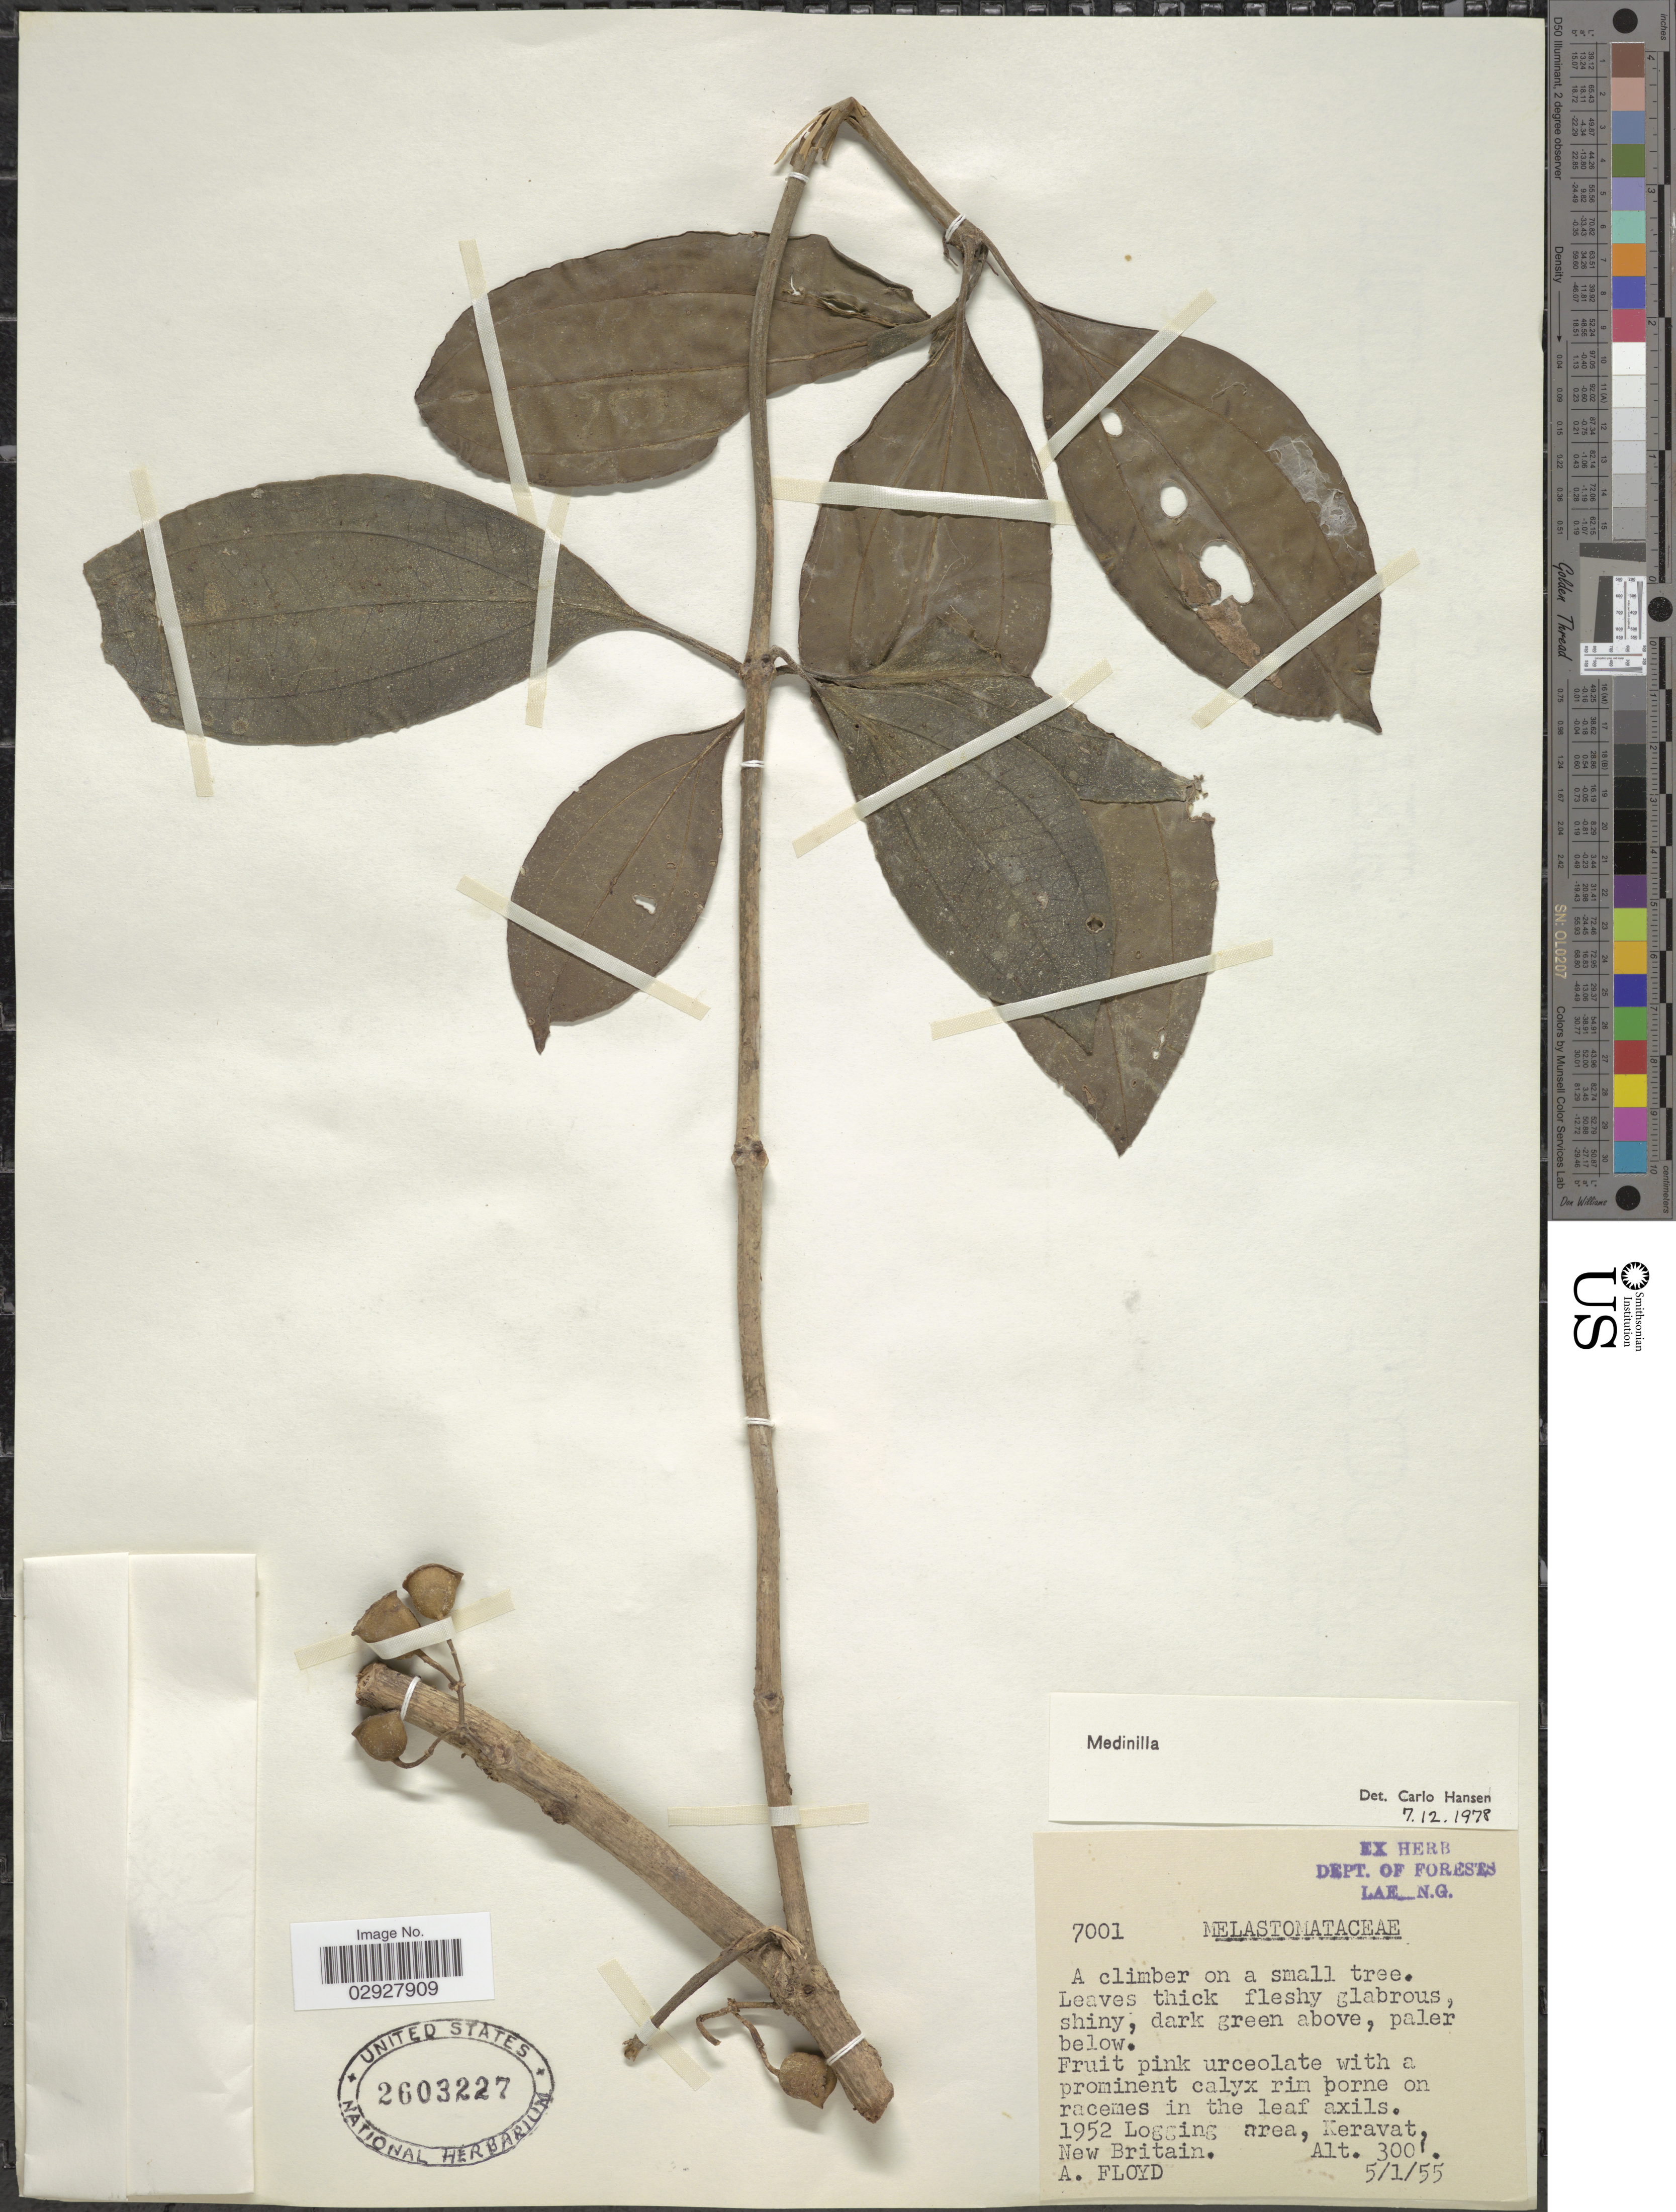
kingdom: Plantae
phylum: Tracheophyta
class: Magnoliopsida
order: Myrtales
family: Melastomataceae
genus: Medinilla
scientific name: Medinilla sp.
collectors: A. Floyd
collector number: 7001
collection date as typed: Transcribed d/m/y: 5/1/55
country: Papua New Guinea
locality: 1952 Logging area, Keravat, New Britain.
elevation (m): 91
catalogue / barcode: US 2603227